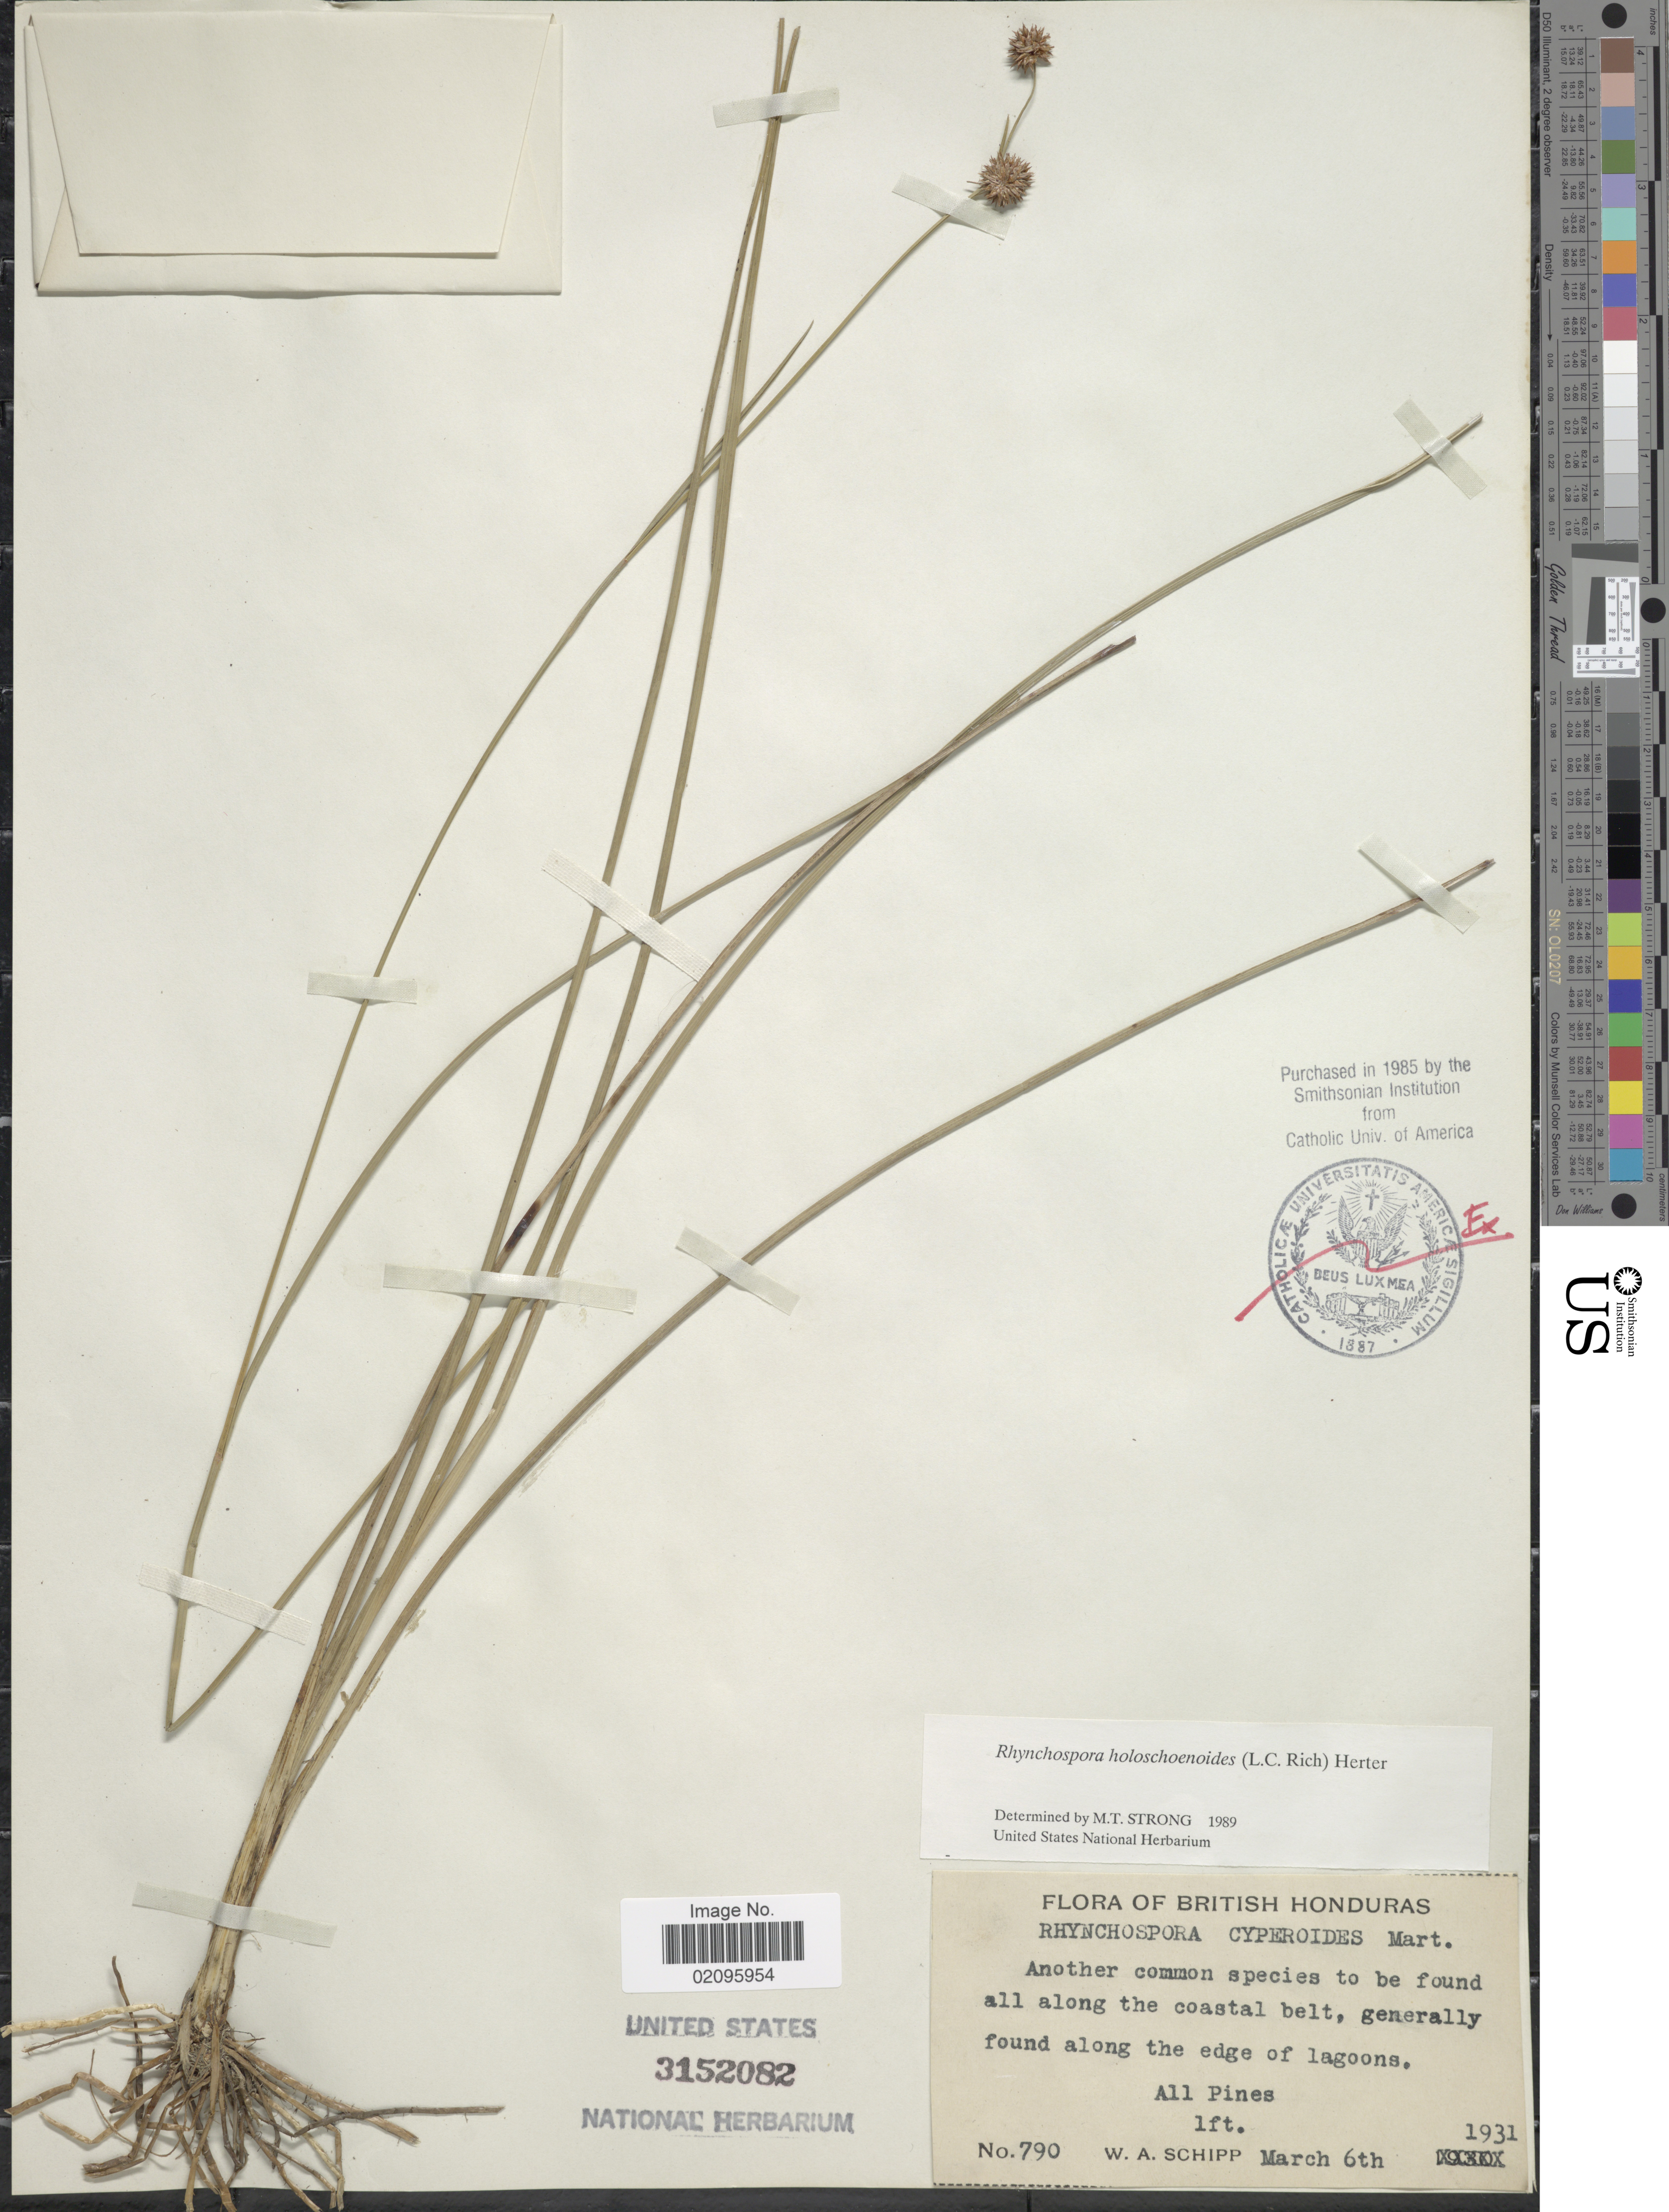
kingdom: Plantae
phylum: Tracheophyta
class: Liliopsida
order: Poales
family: Cyperaceae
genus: Rhynchospora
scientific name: Rhynchospora holoschoenoides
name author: (Rich.) Herter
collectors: W. Schipp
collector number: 790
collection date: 1931-03-06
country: Belize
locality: British Honduras, all along the coastal belt, generally found along the edge of lagoons, All Pines.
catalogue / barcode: US 3152082